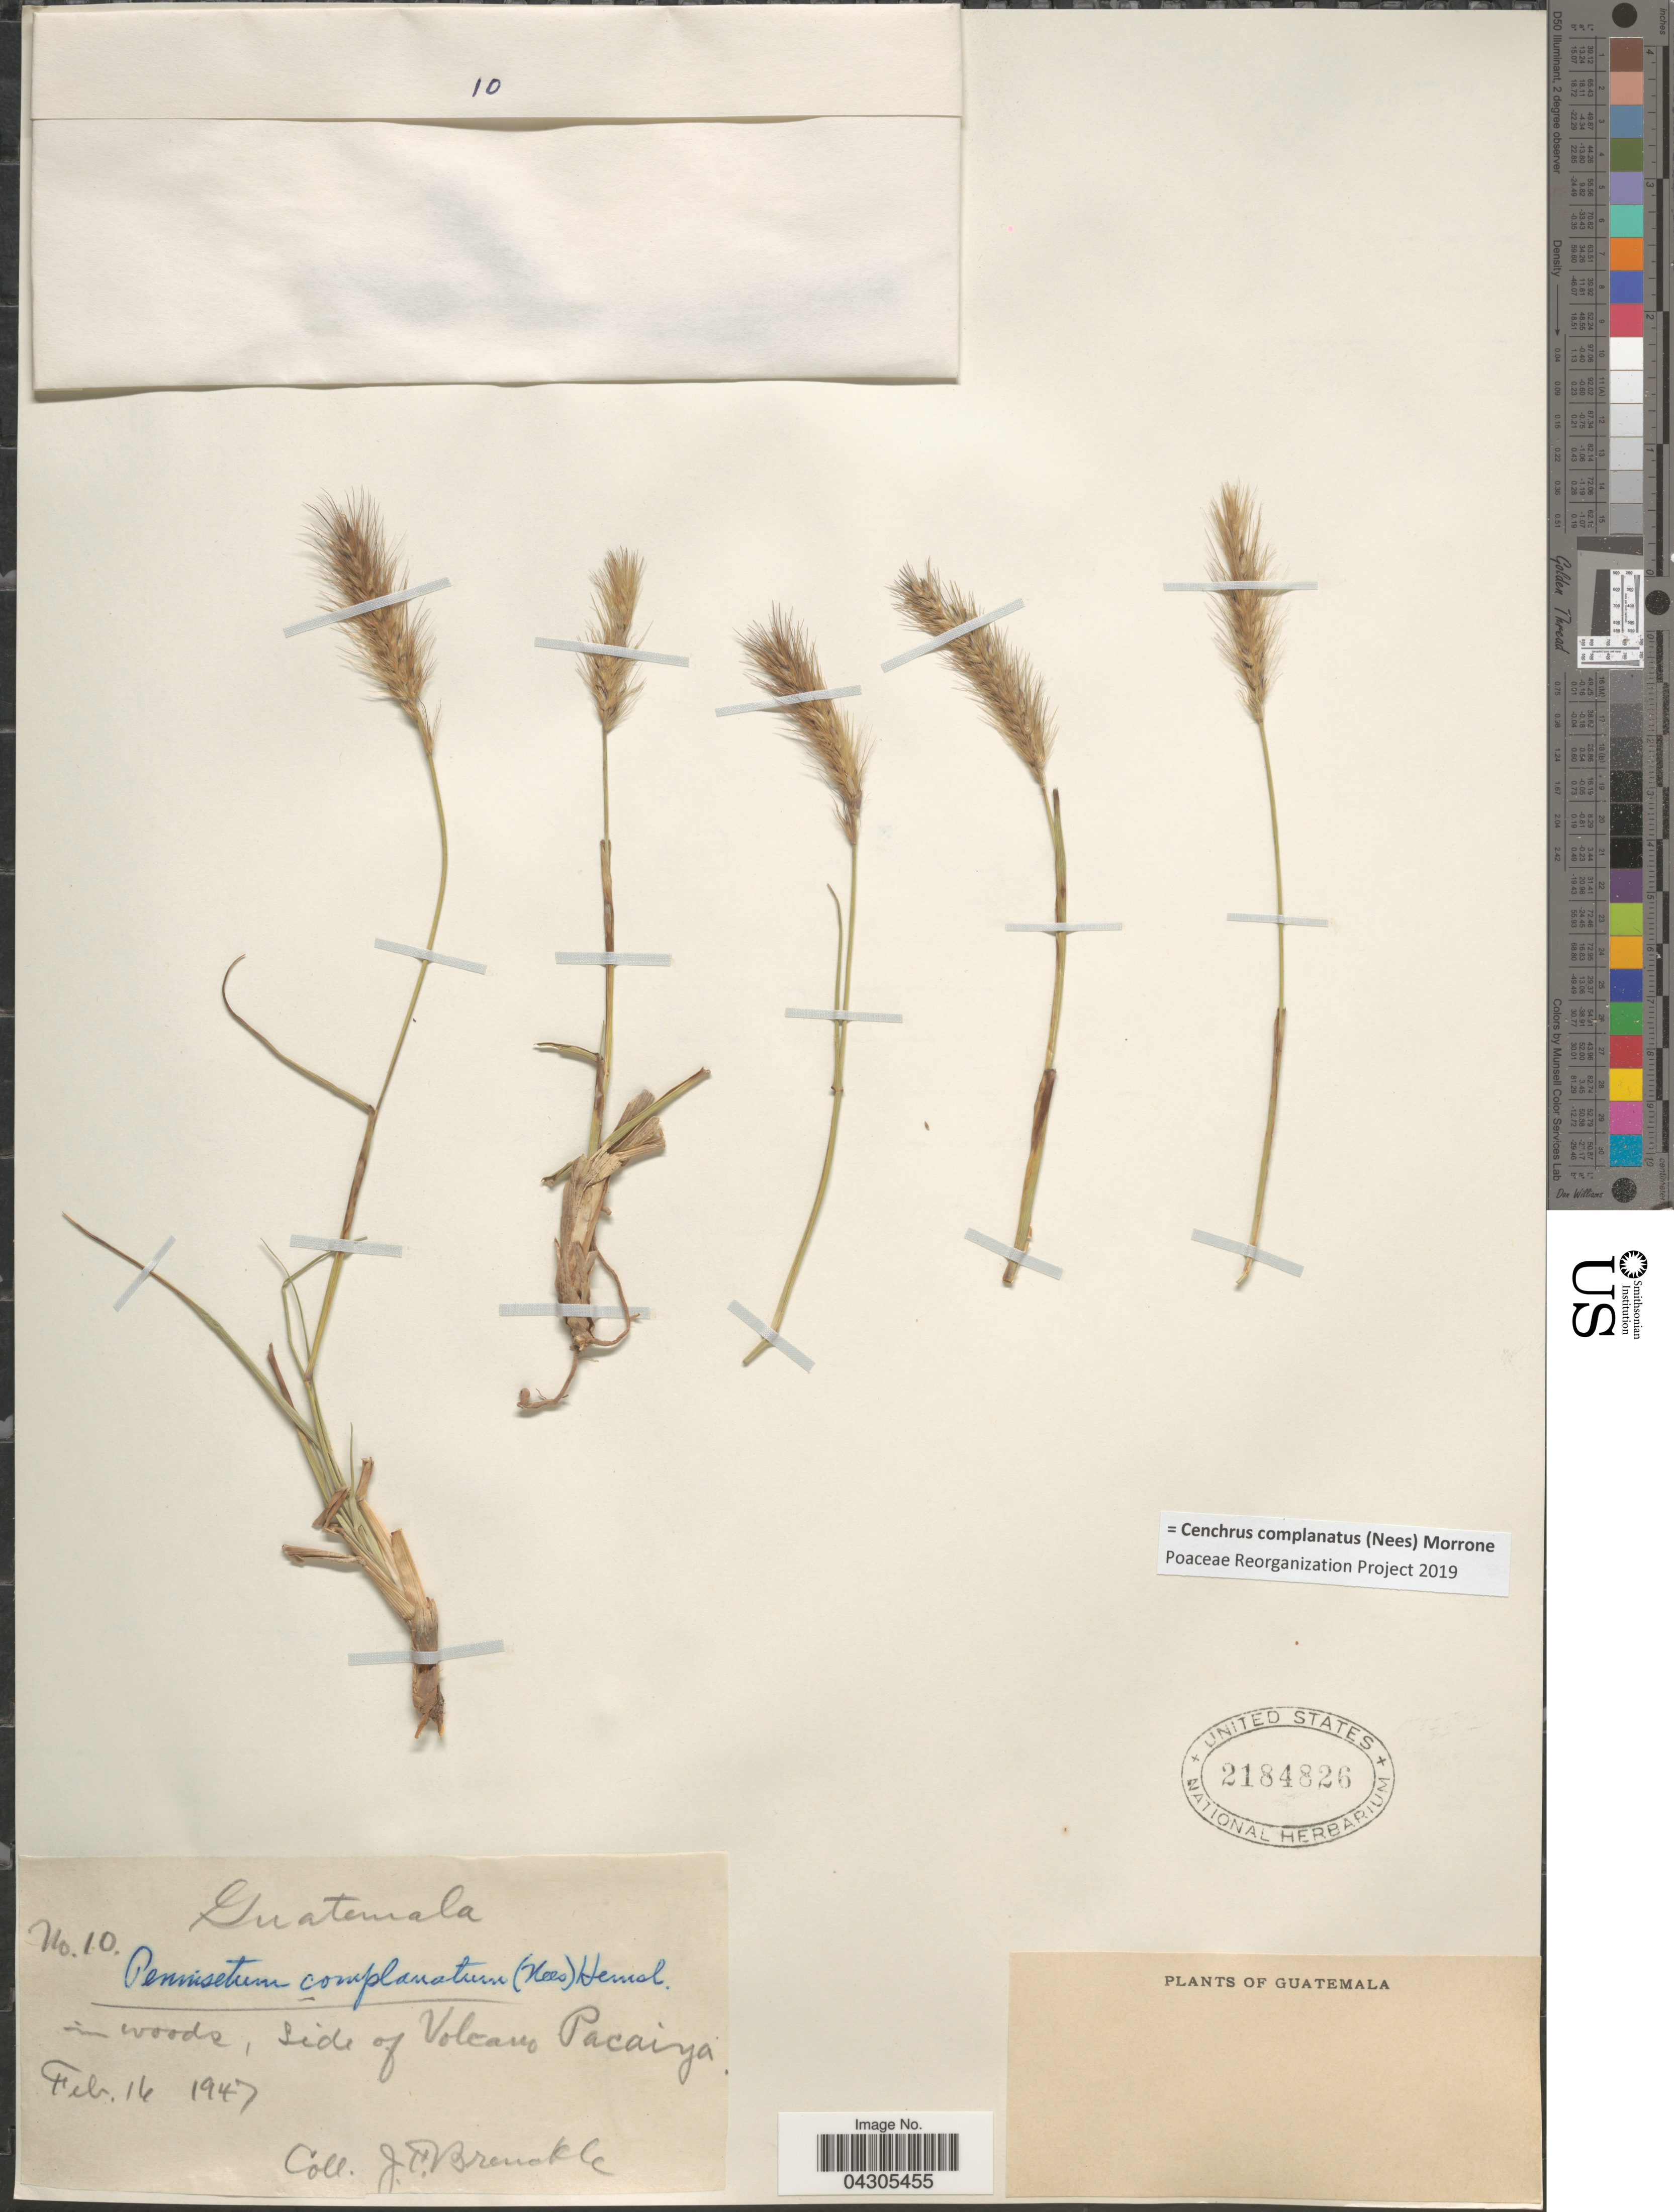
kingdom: Plantae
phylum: Tracheophyta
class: Liliopsida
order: Poales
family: Poaceae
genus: Cenchrus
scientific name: Cenchrus complanatus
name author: (Nees) Morrone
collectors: J. Brenckle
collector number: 10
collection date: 1947-02-16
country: Guatemala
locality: In woods, Side of Volcano Pacaiya.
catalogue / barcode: US 2184826